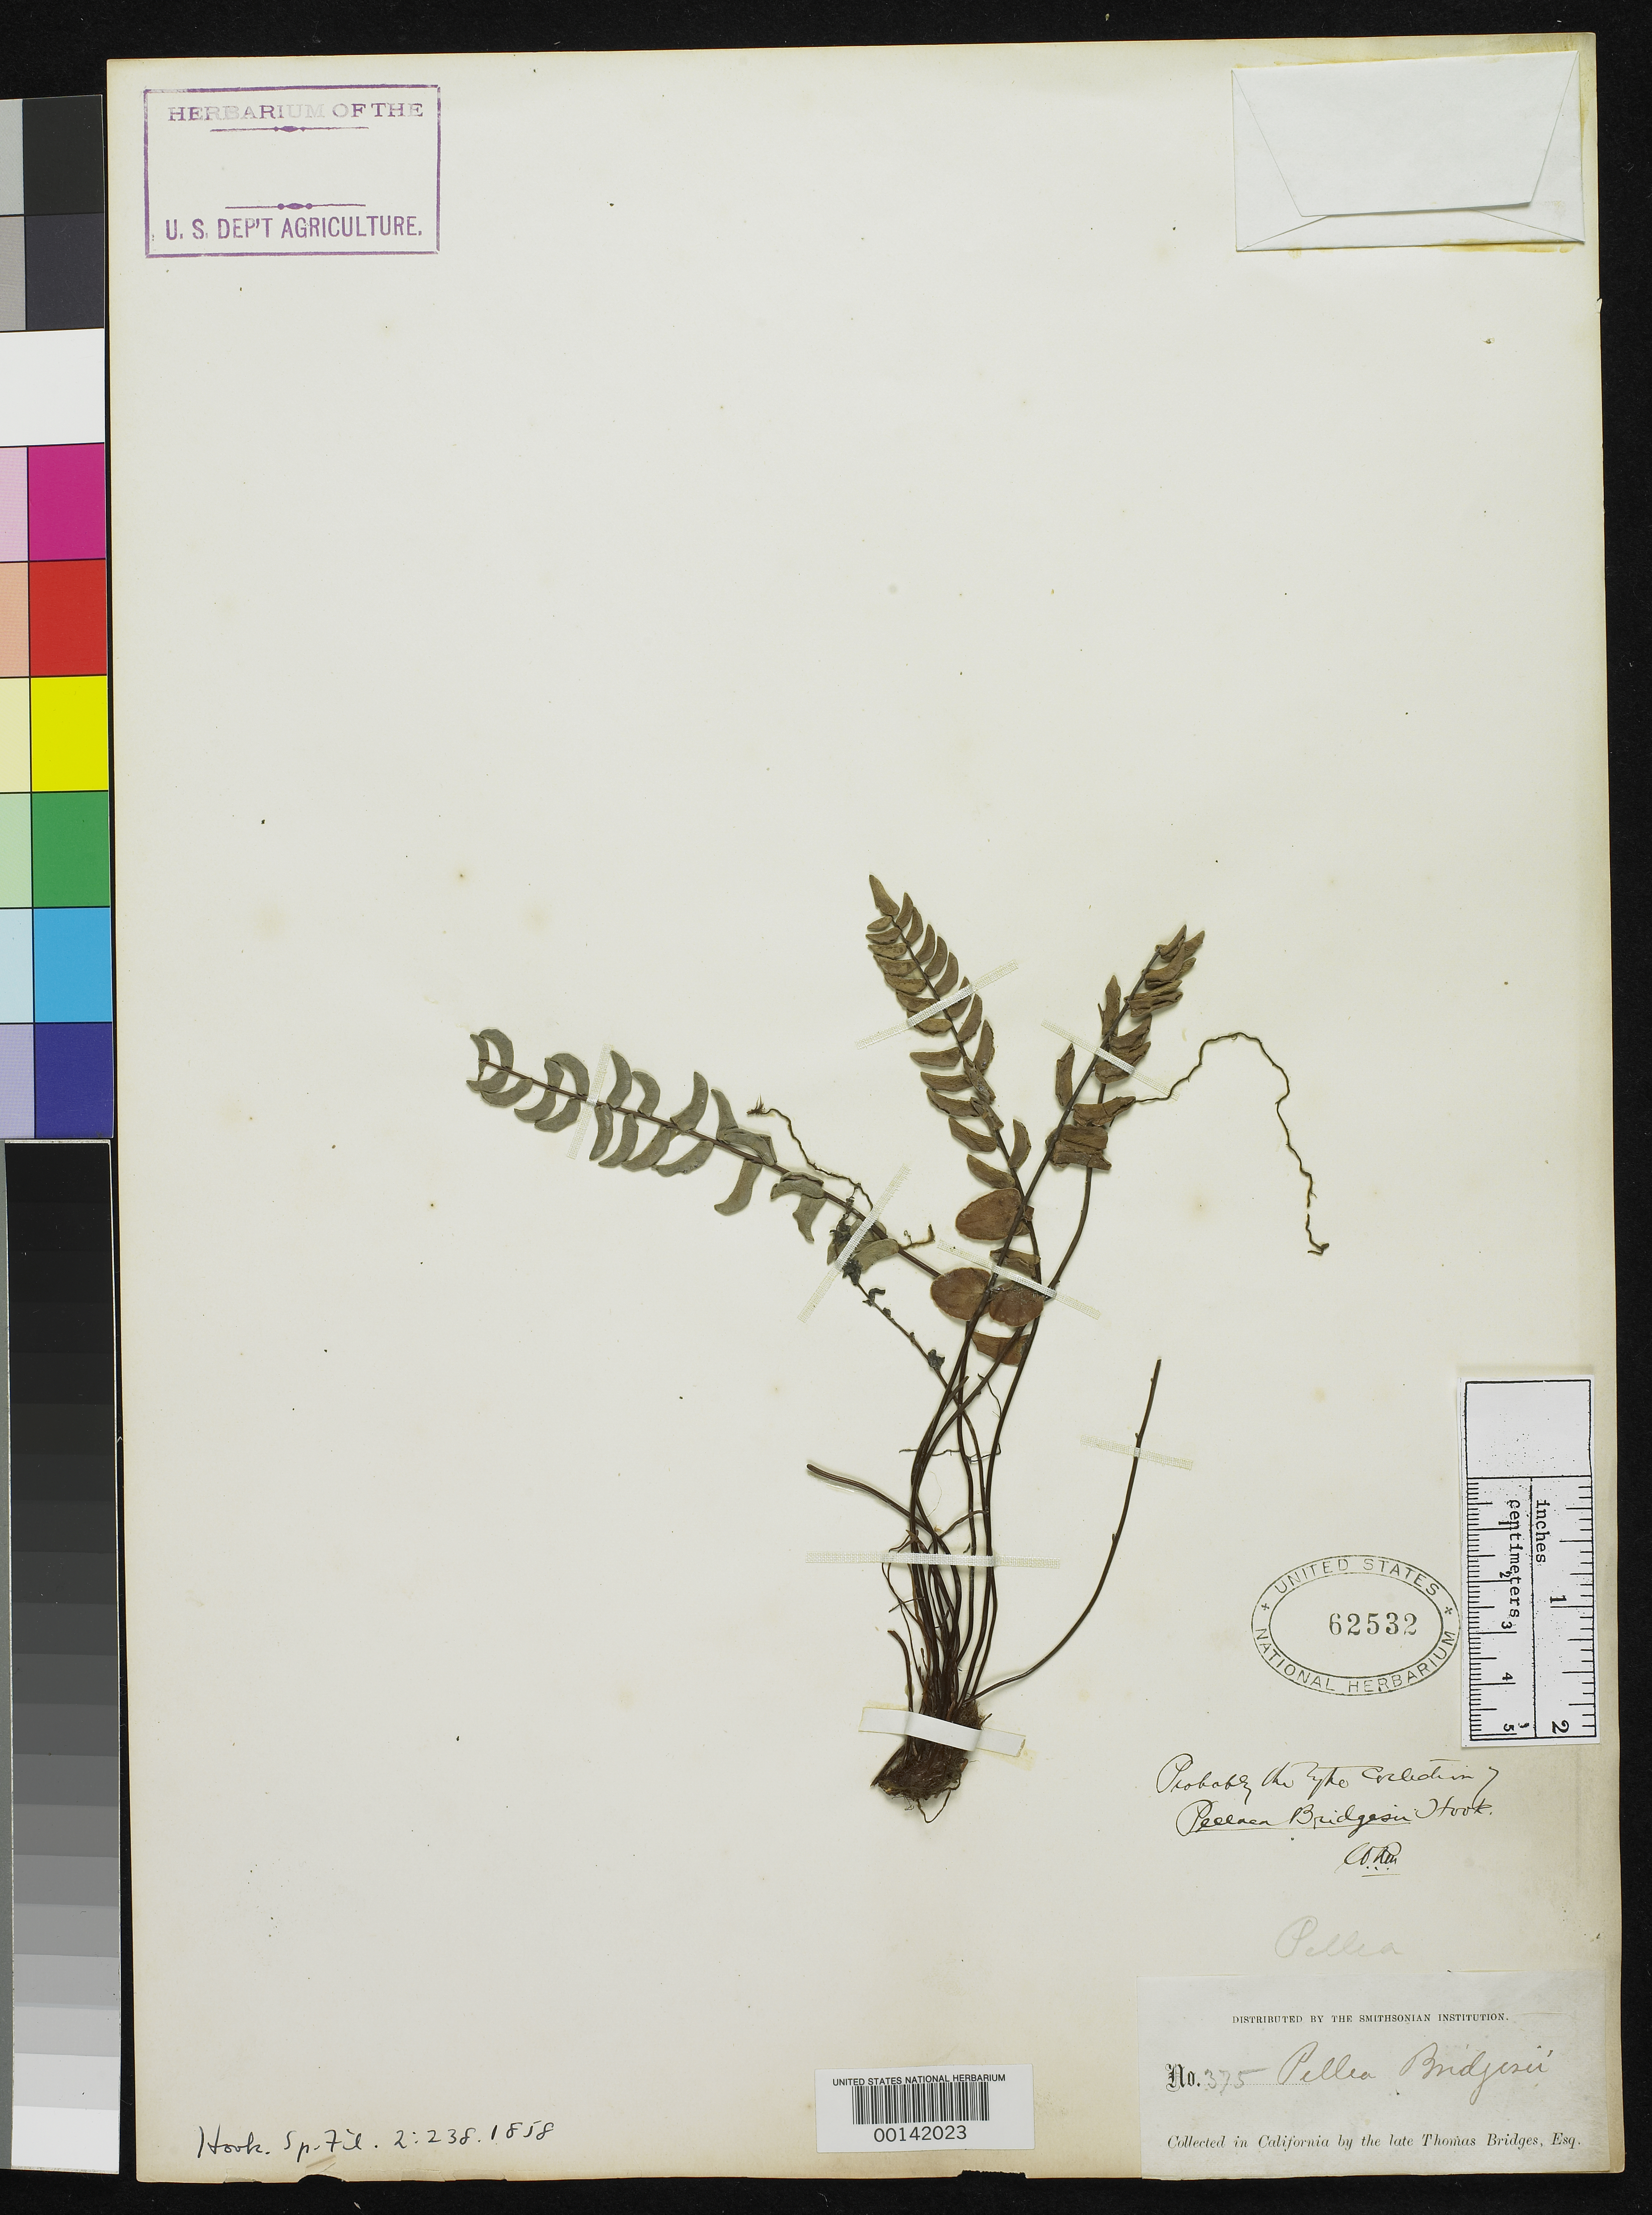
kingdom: Plantae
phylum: Tracheophyta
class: Polypodiopsida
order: Polypodiales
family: Pteridaceae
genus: Pellaea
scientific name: Pellaea bridgesii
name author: Hook.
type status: Type Collection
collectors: T. Bridges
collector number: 375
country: United States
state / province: California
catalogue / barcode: US 62532